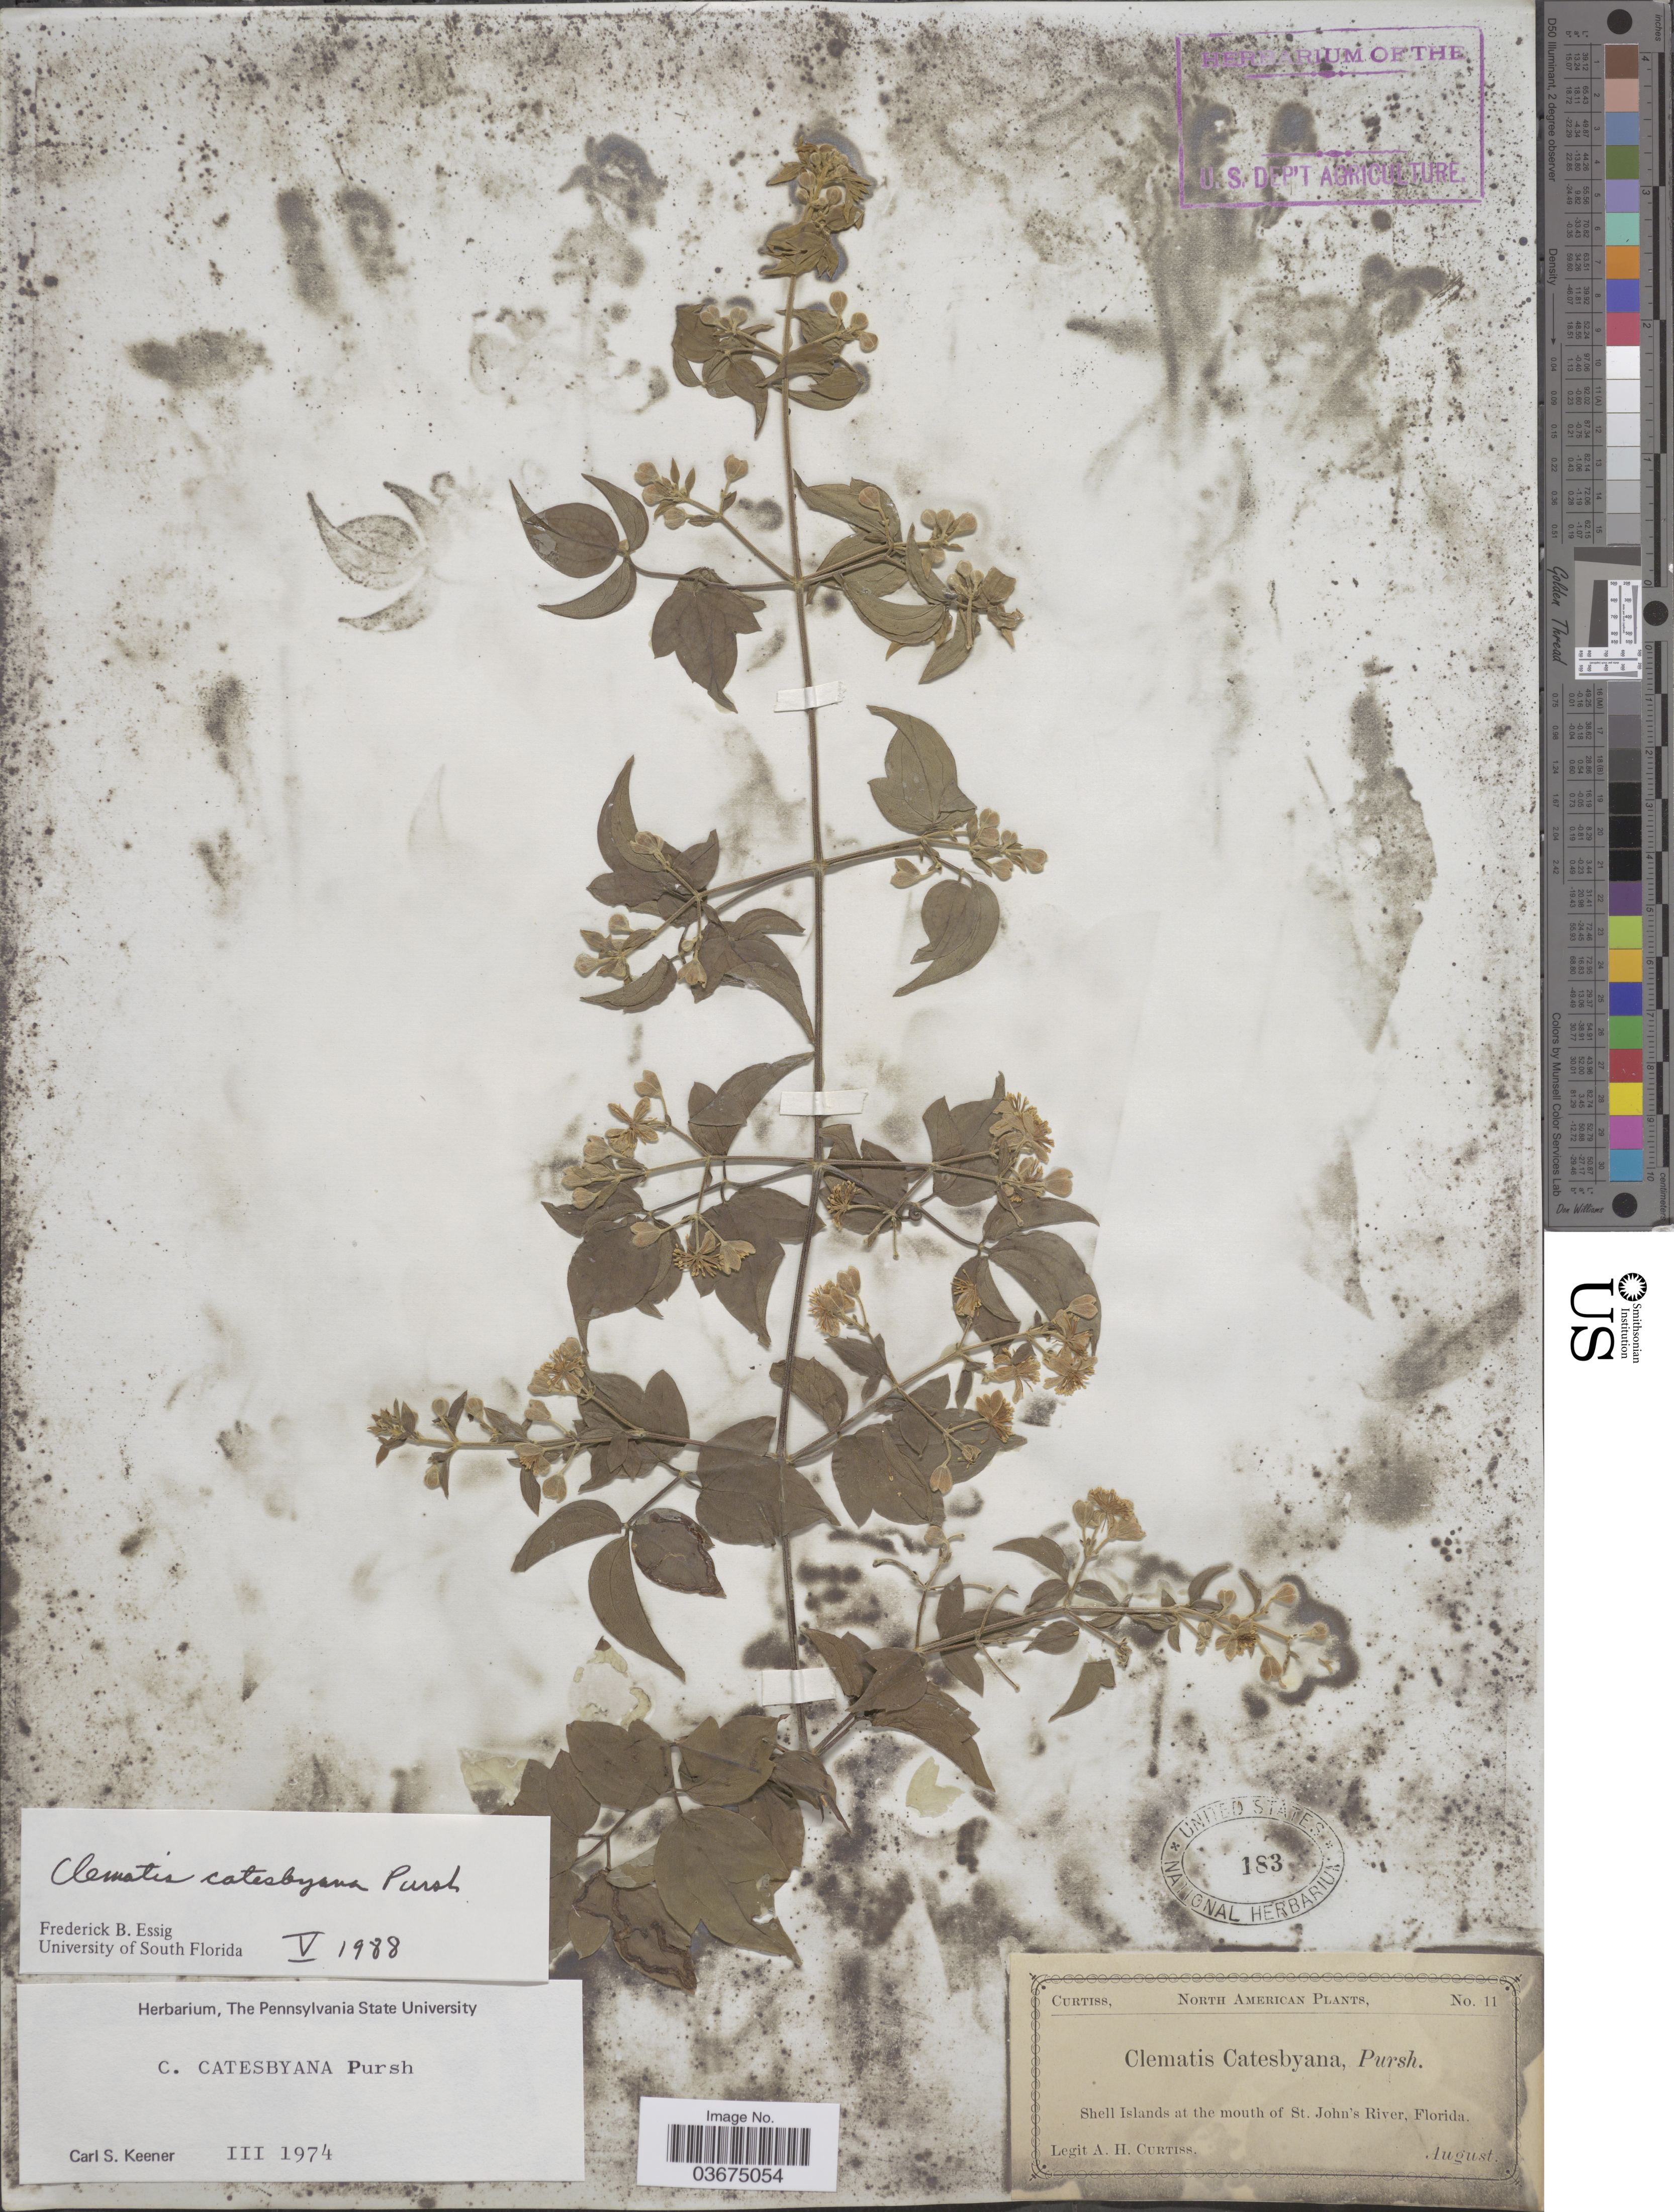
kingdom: Plantae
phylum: Tracheophyta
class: Magnoliopsida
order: Ranunculales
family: Ranunculaceae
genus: Clematis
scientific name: Clematis catesbyana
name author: Pursh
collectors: A. H. Curtiss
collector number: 11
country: United States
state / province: Florida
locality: Shell Islands at the mouth of St. John's River.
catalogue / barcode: US 183